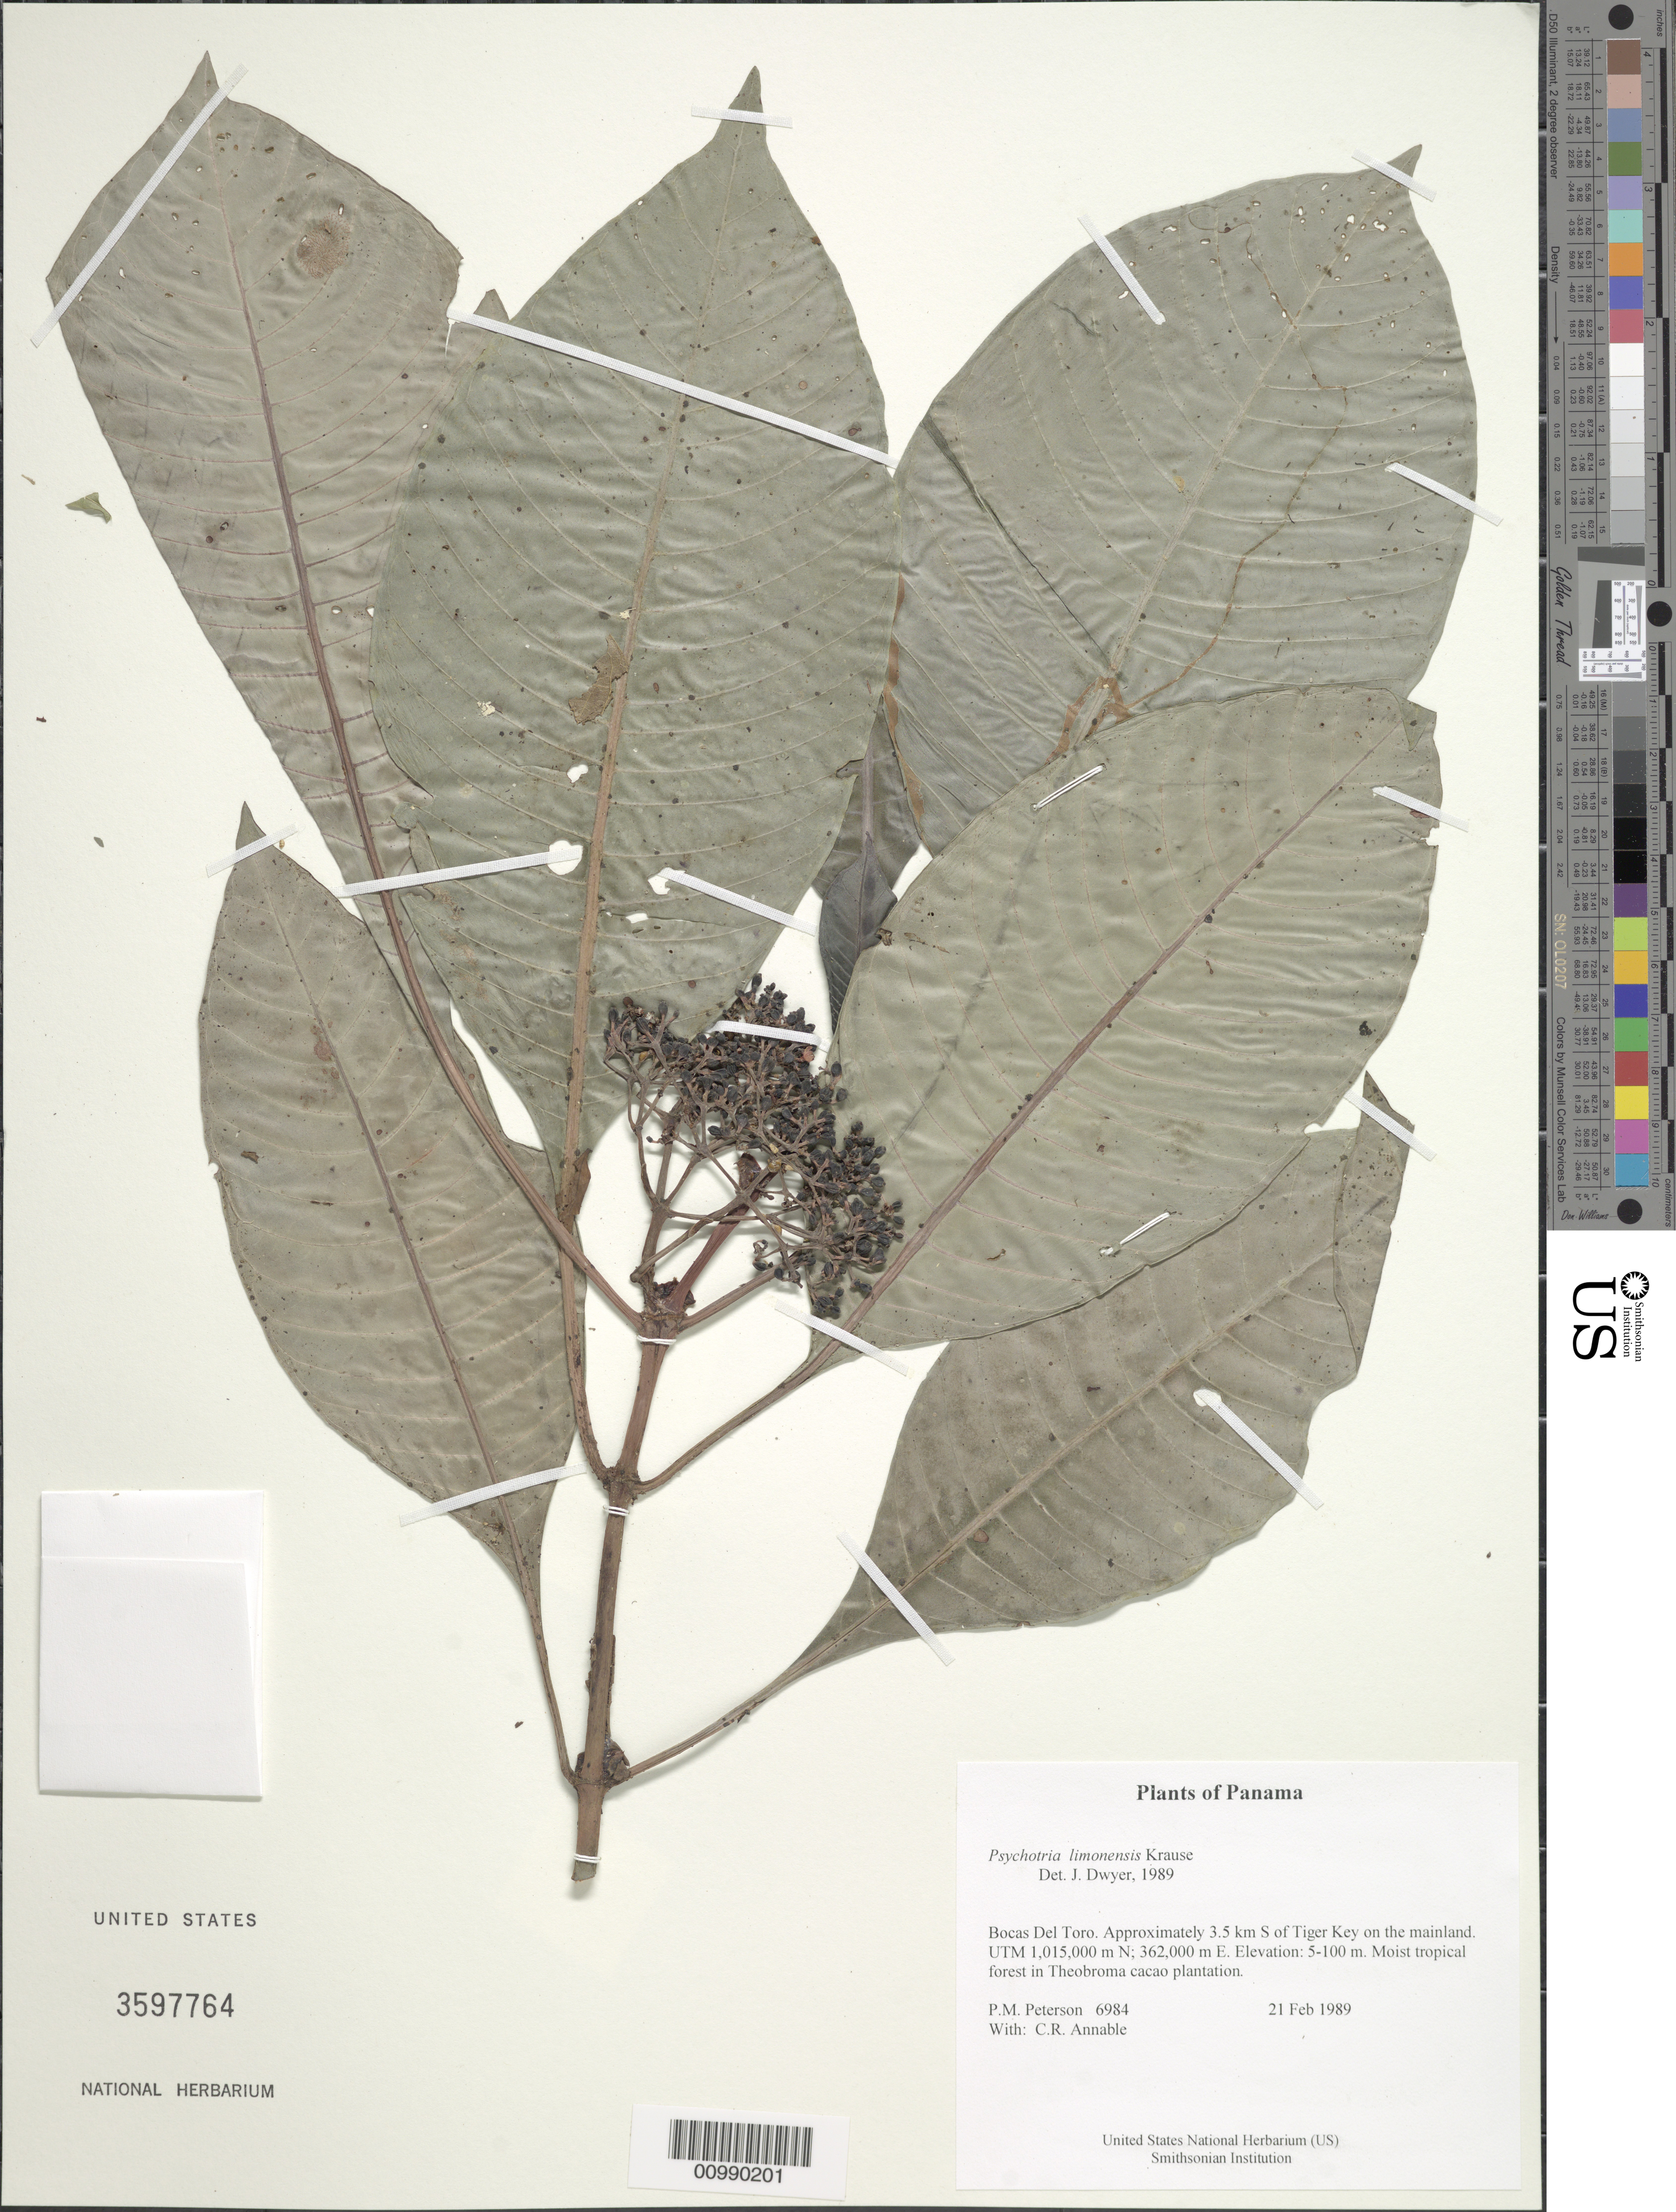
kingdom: Plantae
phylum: Tracheophyta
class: Magnoliopsida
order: Gentianales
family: Rubiaceae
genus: Psychotria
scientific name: Psychotria limonensis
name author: K. Krause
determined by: Dwyer, J.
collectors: P. M. Peterson & C. R. Annable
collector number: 06984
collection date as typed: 21 Feb 1989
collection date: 1989-02-21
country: Panama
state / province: Bocas del Toro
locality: Approximately 3.5 km S of Tiger Key on the mainland. UTM 1,015,000 m N; 362,000 m E.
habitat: Moist tropical forest in Theobroma cacao plantation.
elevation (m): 5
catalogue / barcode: US 3597764